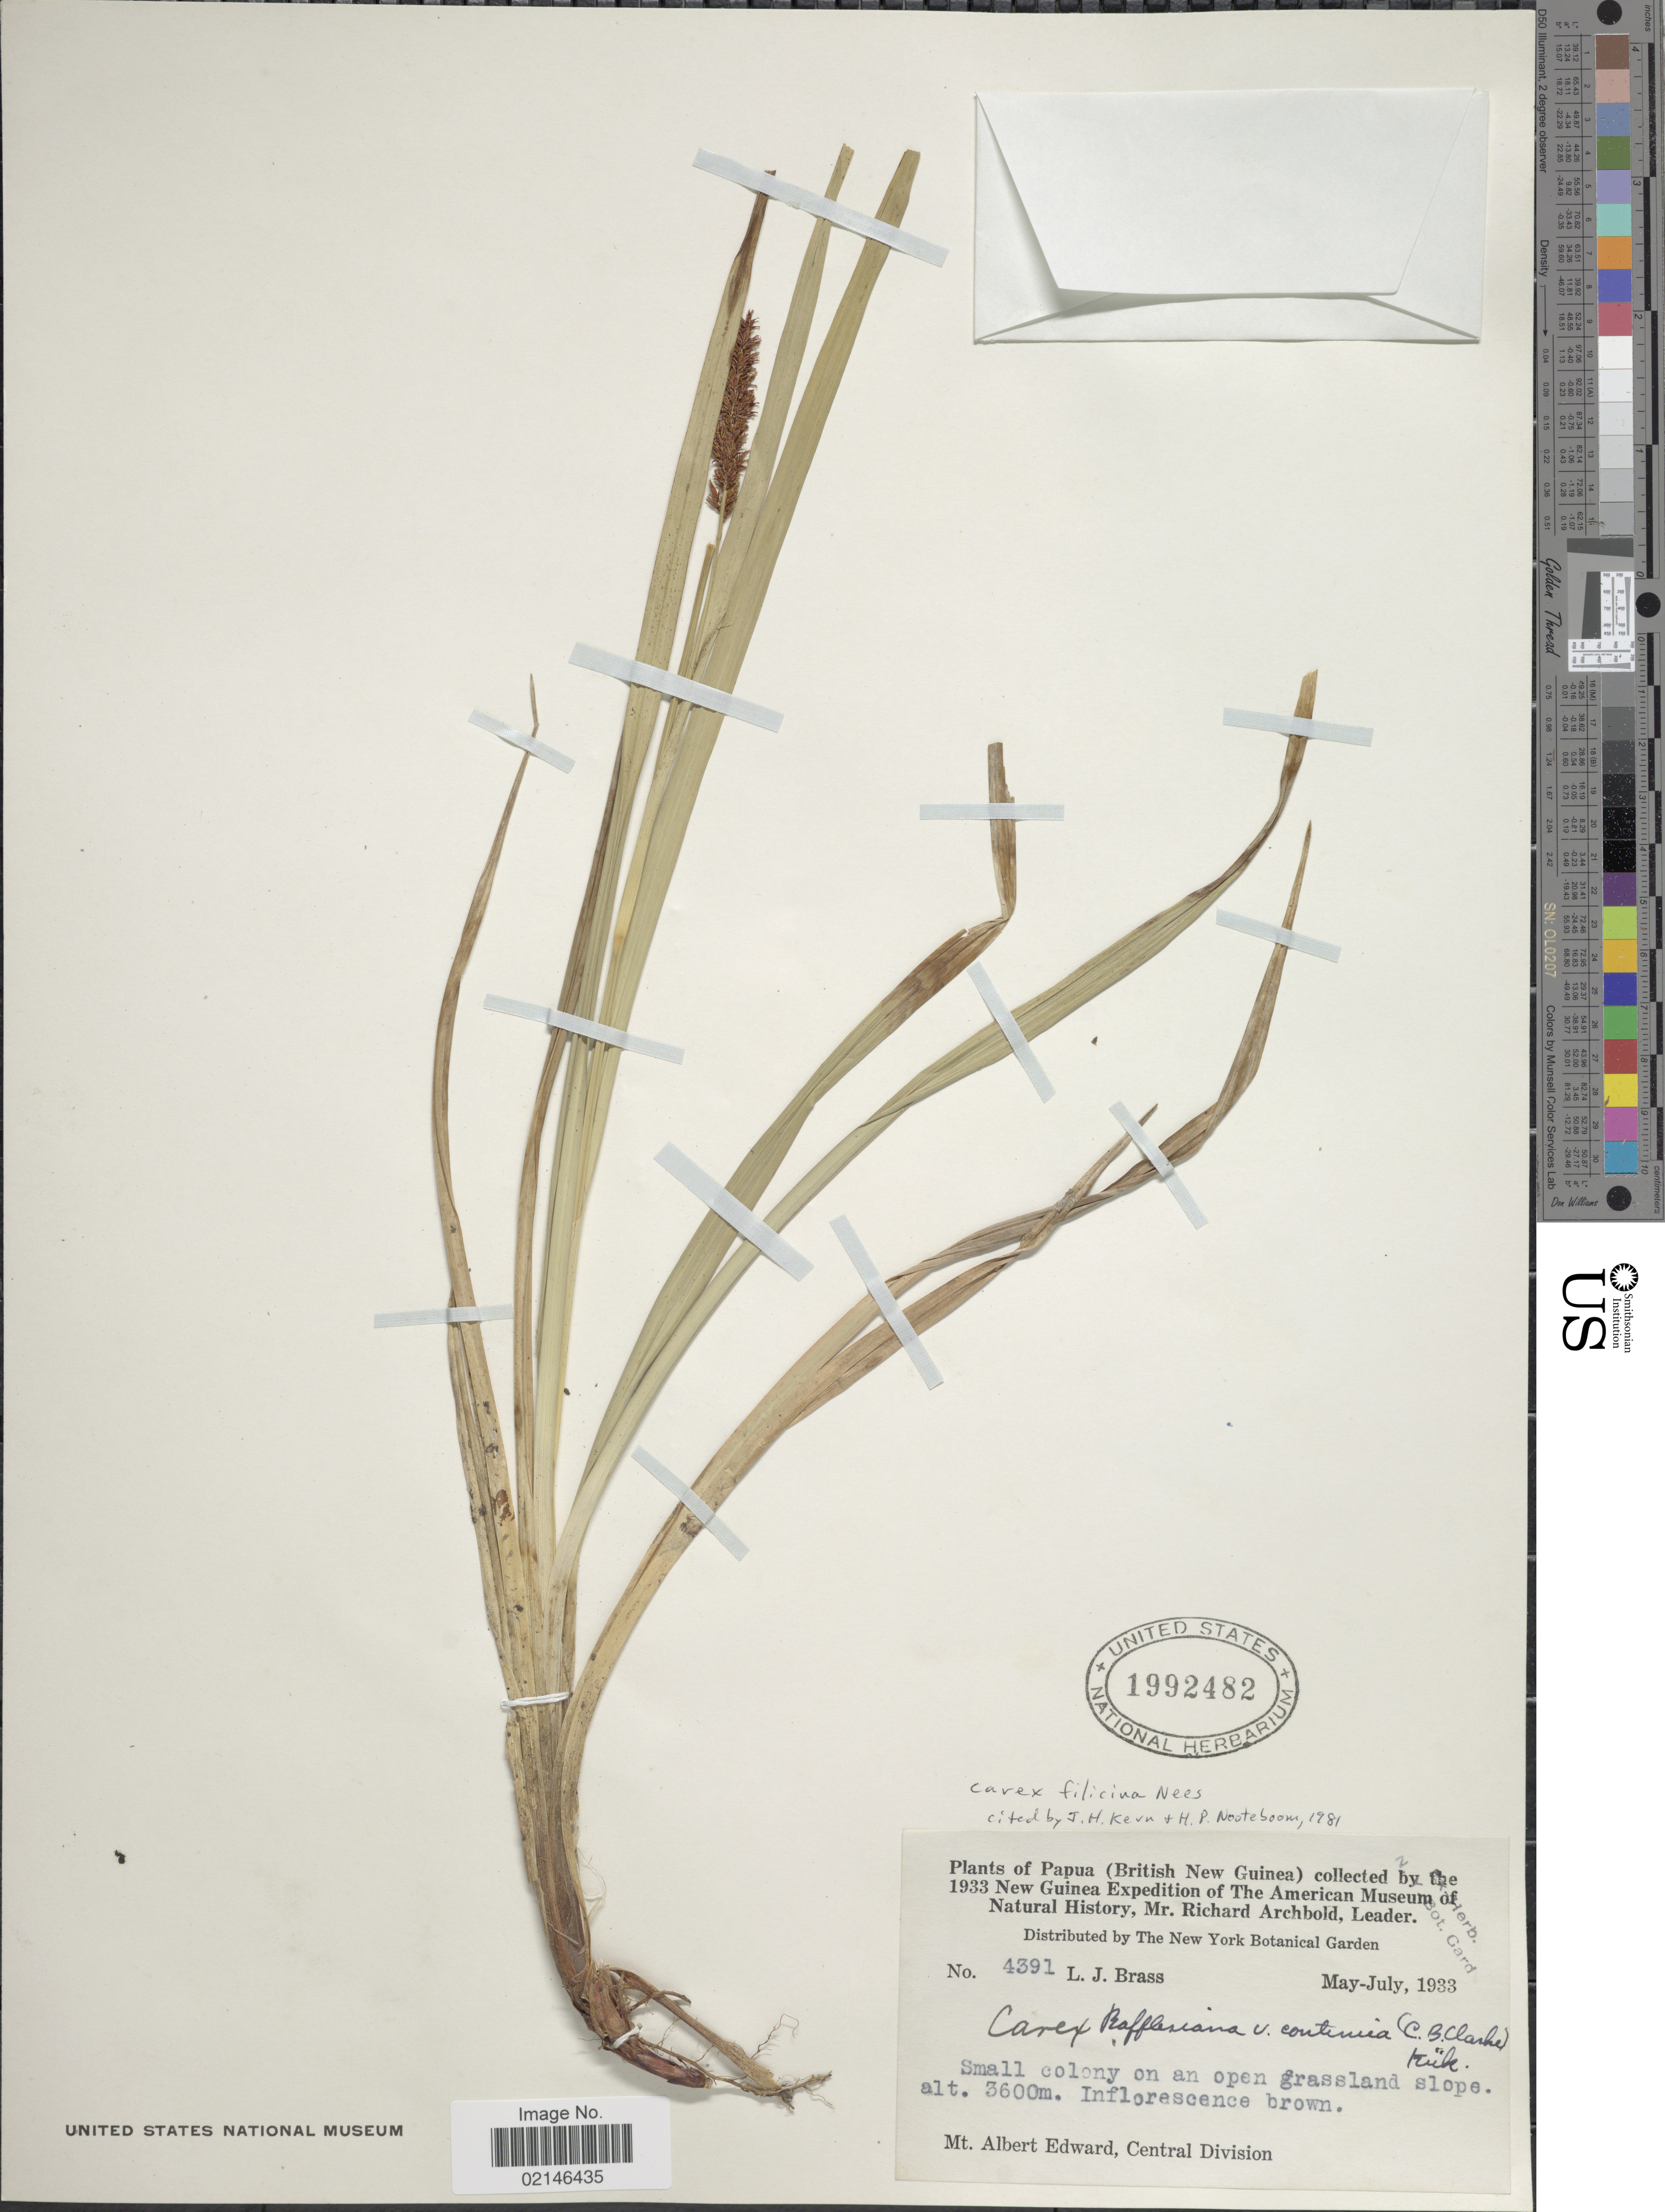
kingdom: Plantae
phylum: Tracheophyta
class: Liliopsida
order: Poales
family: Cyperaceae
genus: Carex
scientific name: Carex filicina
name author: Nees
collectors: L. J. Brass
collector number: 4391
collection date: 1933-05/1933-07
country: Papua New Guinea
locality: Mt. Albert Edward, Central Division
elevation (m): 3600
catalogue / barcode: US 1992482